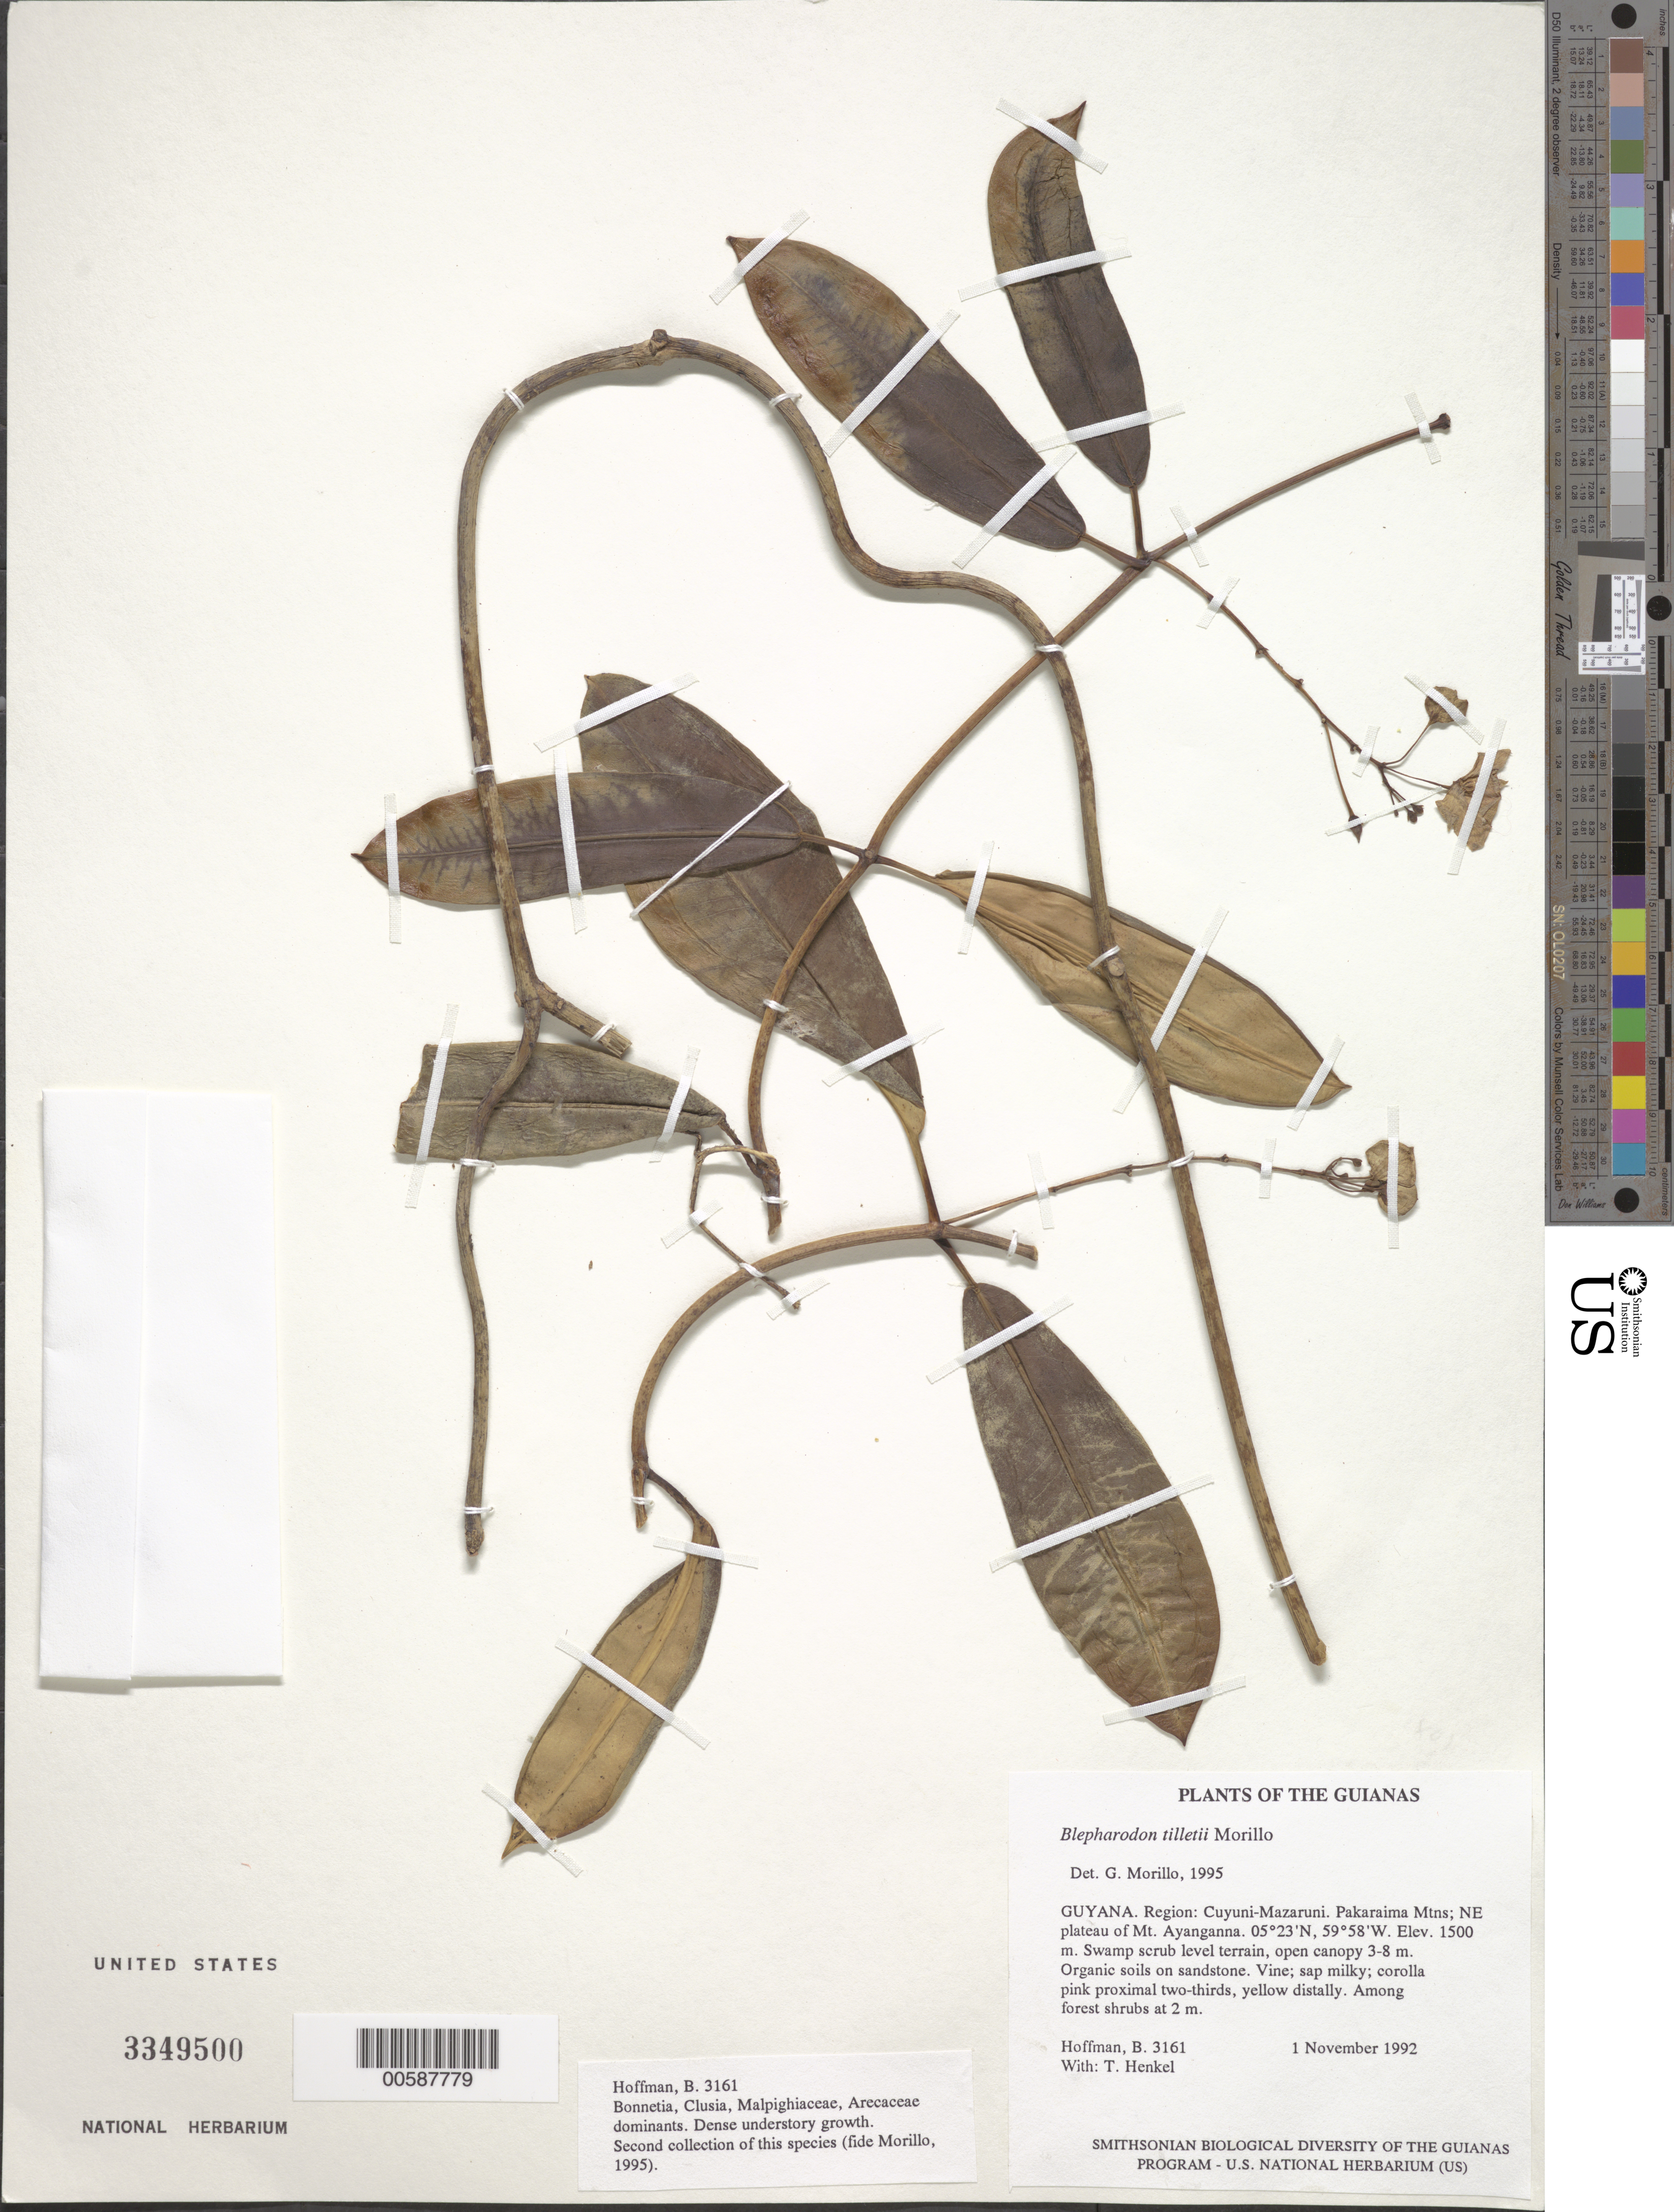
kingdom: Plantae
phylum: Tracheophyta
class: Magnoliopsida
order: Gentianales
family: Apocynaceae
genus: Blepharodon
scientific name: Blepharodon tillettii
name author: Morillo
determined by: Morillo, G. N.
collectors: B. Hoffman & T. Henkel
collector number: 3161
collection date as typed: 1 November 1992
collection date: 1992-11-01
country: Guyana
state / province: Cuyuni-Mazaruni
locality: Pakaraima Mountains; NE plateau of Mt. Ayanganna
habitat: Swamp scrub, level terrain, open canopy 3-8 m. Organic soils on sandstone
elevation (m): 1500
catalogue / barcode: US 3349500